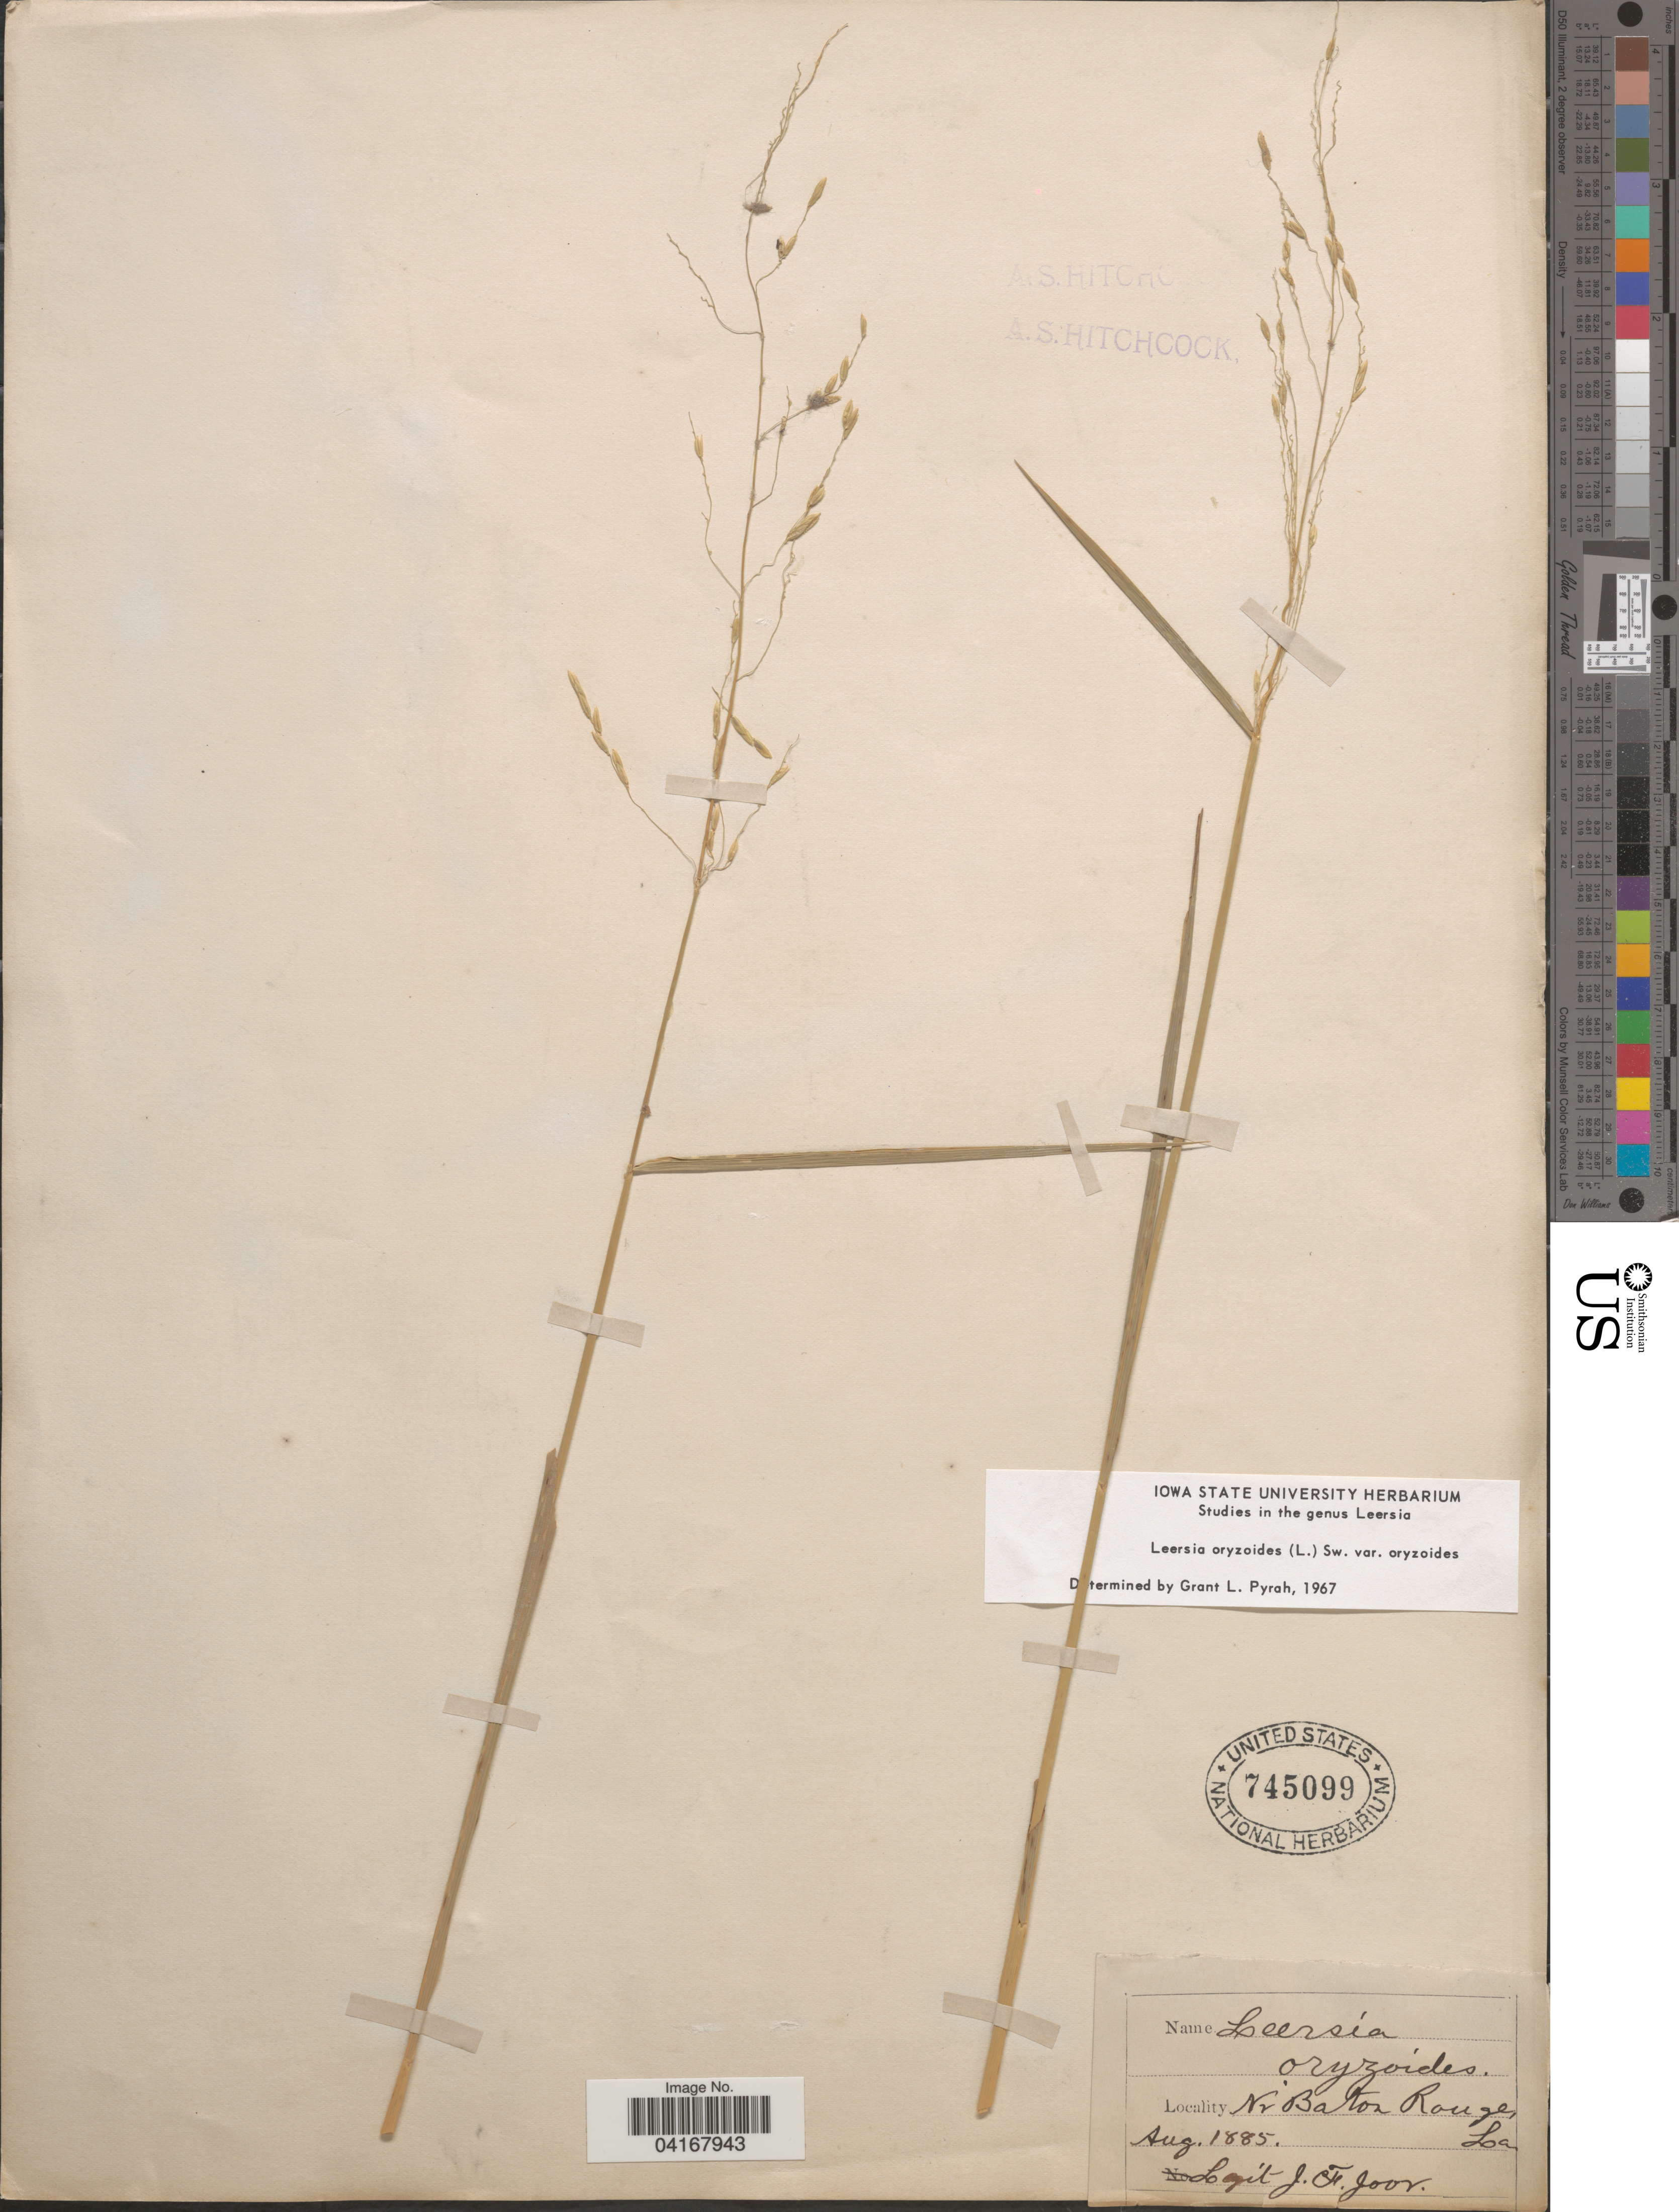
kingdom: Plantae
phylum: Tracheophyta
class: Liliopsida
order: Poales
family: Poaceae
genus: Leersia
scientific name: Leersia oryzoides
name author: (L.) Sw.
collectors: J. F. Joor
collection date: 1885-08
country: United States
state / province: Louisiana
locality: Nr Baton Rouge.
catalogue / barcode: US 745099